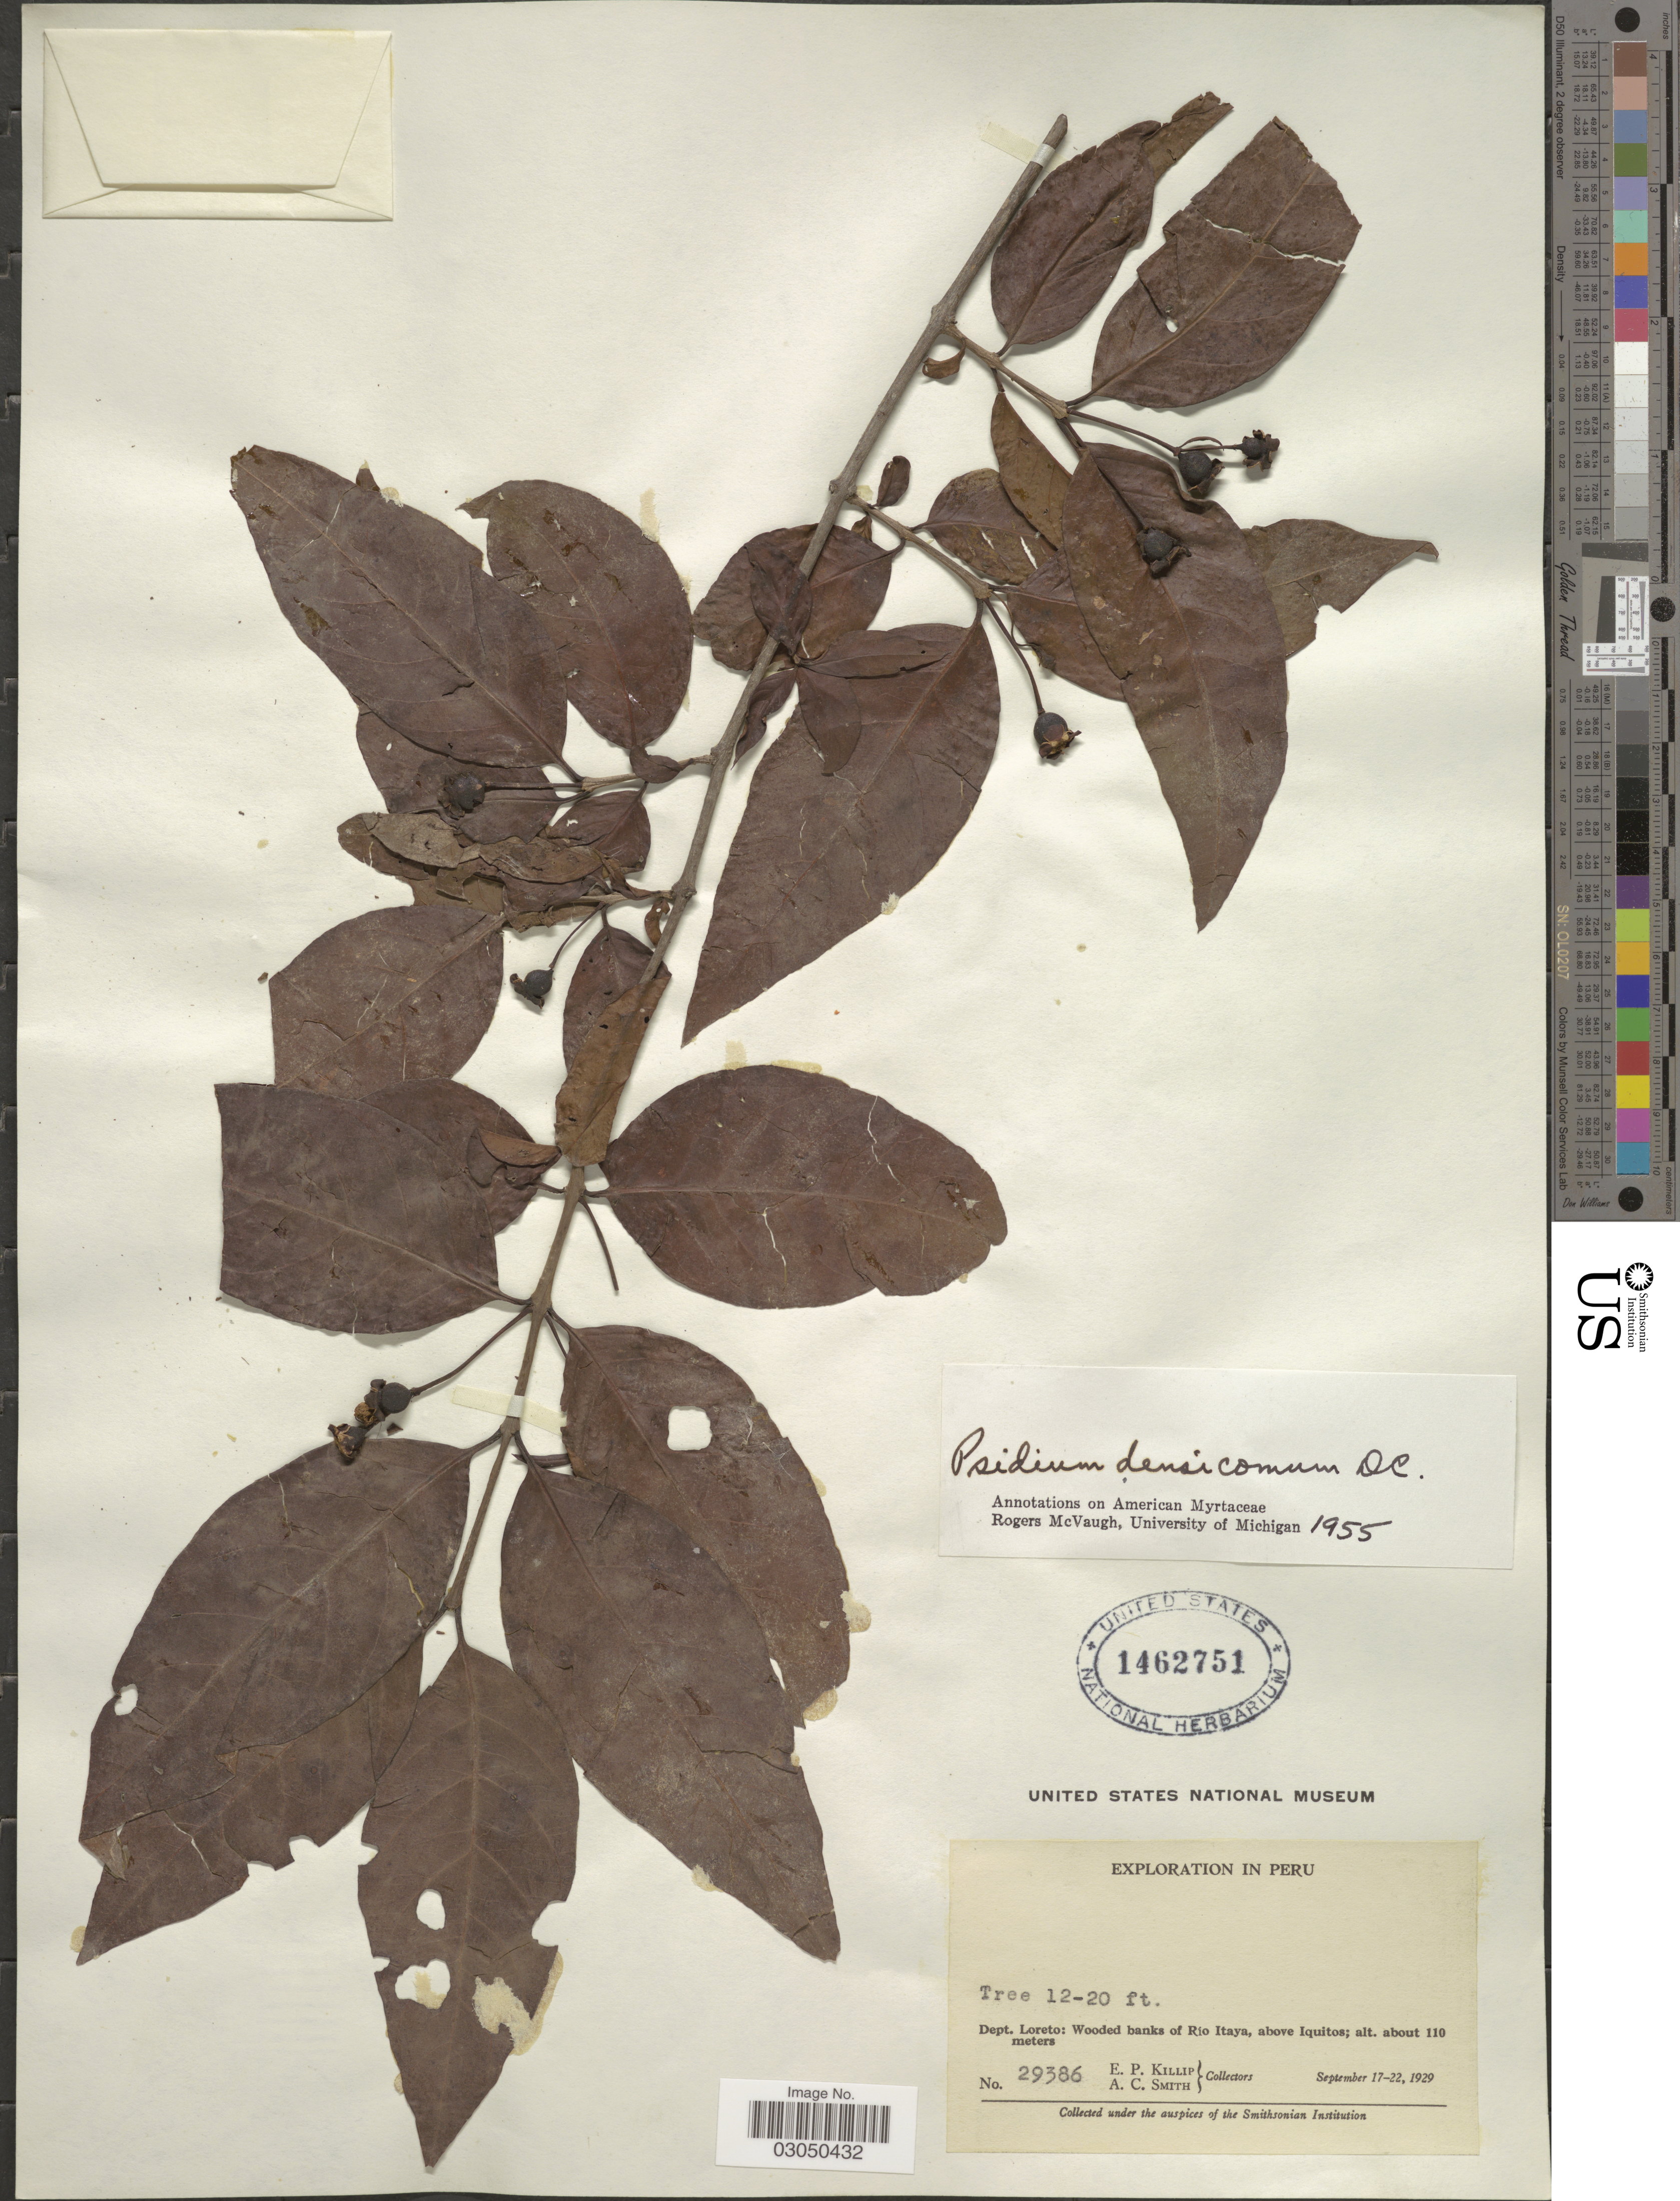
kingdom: Plantae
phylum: Tracheophyta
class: Magnoliopsida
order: Myrtales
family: Myrtaceae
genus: Psidium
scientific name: Psidium densicomum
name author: DC.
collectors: E. P. Killip & A. C. Smith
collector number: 29386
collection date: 1929-09-17/1929-09-22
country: Peru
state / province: Loreto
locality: Dept. Loreto: Wooded banks of Río Itaya, above Iquitos.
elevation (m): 110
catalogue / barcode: US 1462751